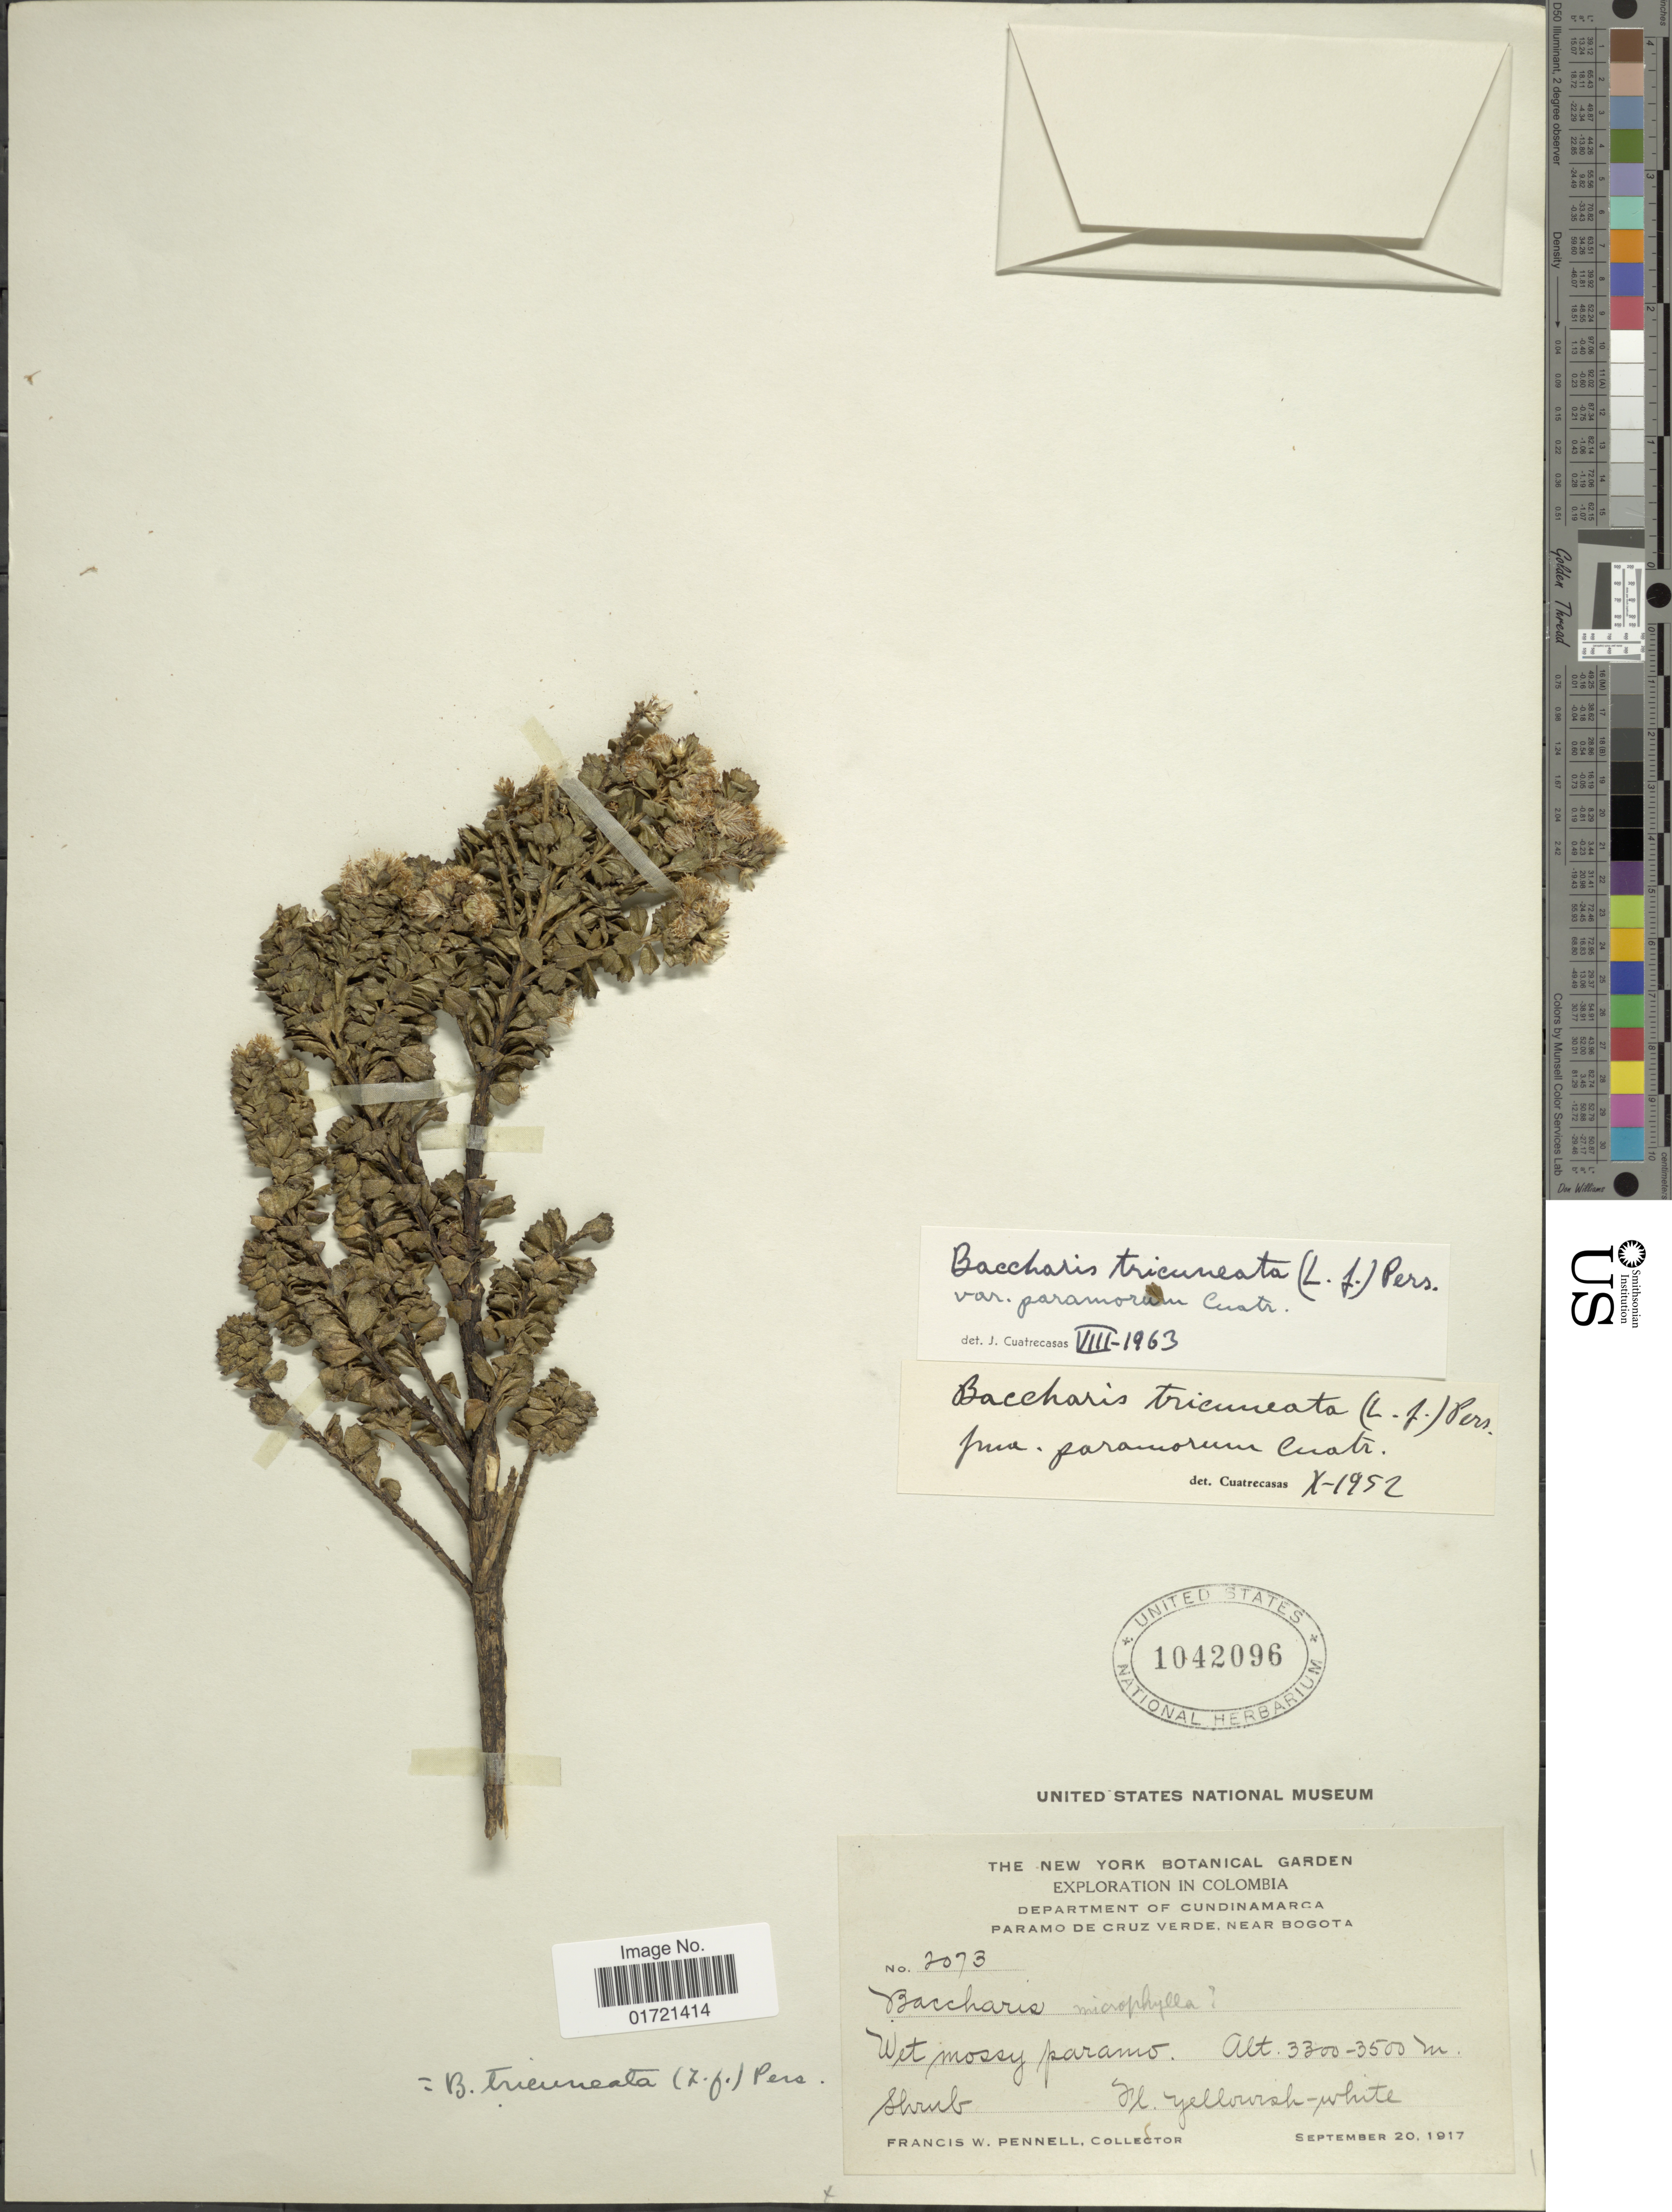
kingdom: Plantae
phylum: Tracheophyta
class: Magnoliopsida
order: Asterales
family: Asteraceae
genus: Baccharis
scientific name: Baccharis tricuneata var. paramorum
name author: Cuatrec.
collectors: F. W. Pennell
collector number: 2073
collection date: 1917-09-20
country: Colombia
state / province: Cundinamarca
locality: Department of Cundinamarca. Paramo de Cruz Verde, near Bogota. Wet mossy paramo.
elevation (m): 3300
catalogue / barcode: US 1042096